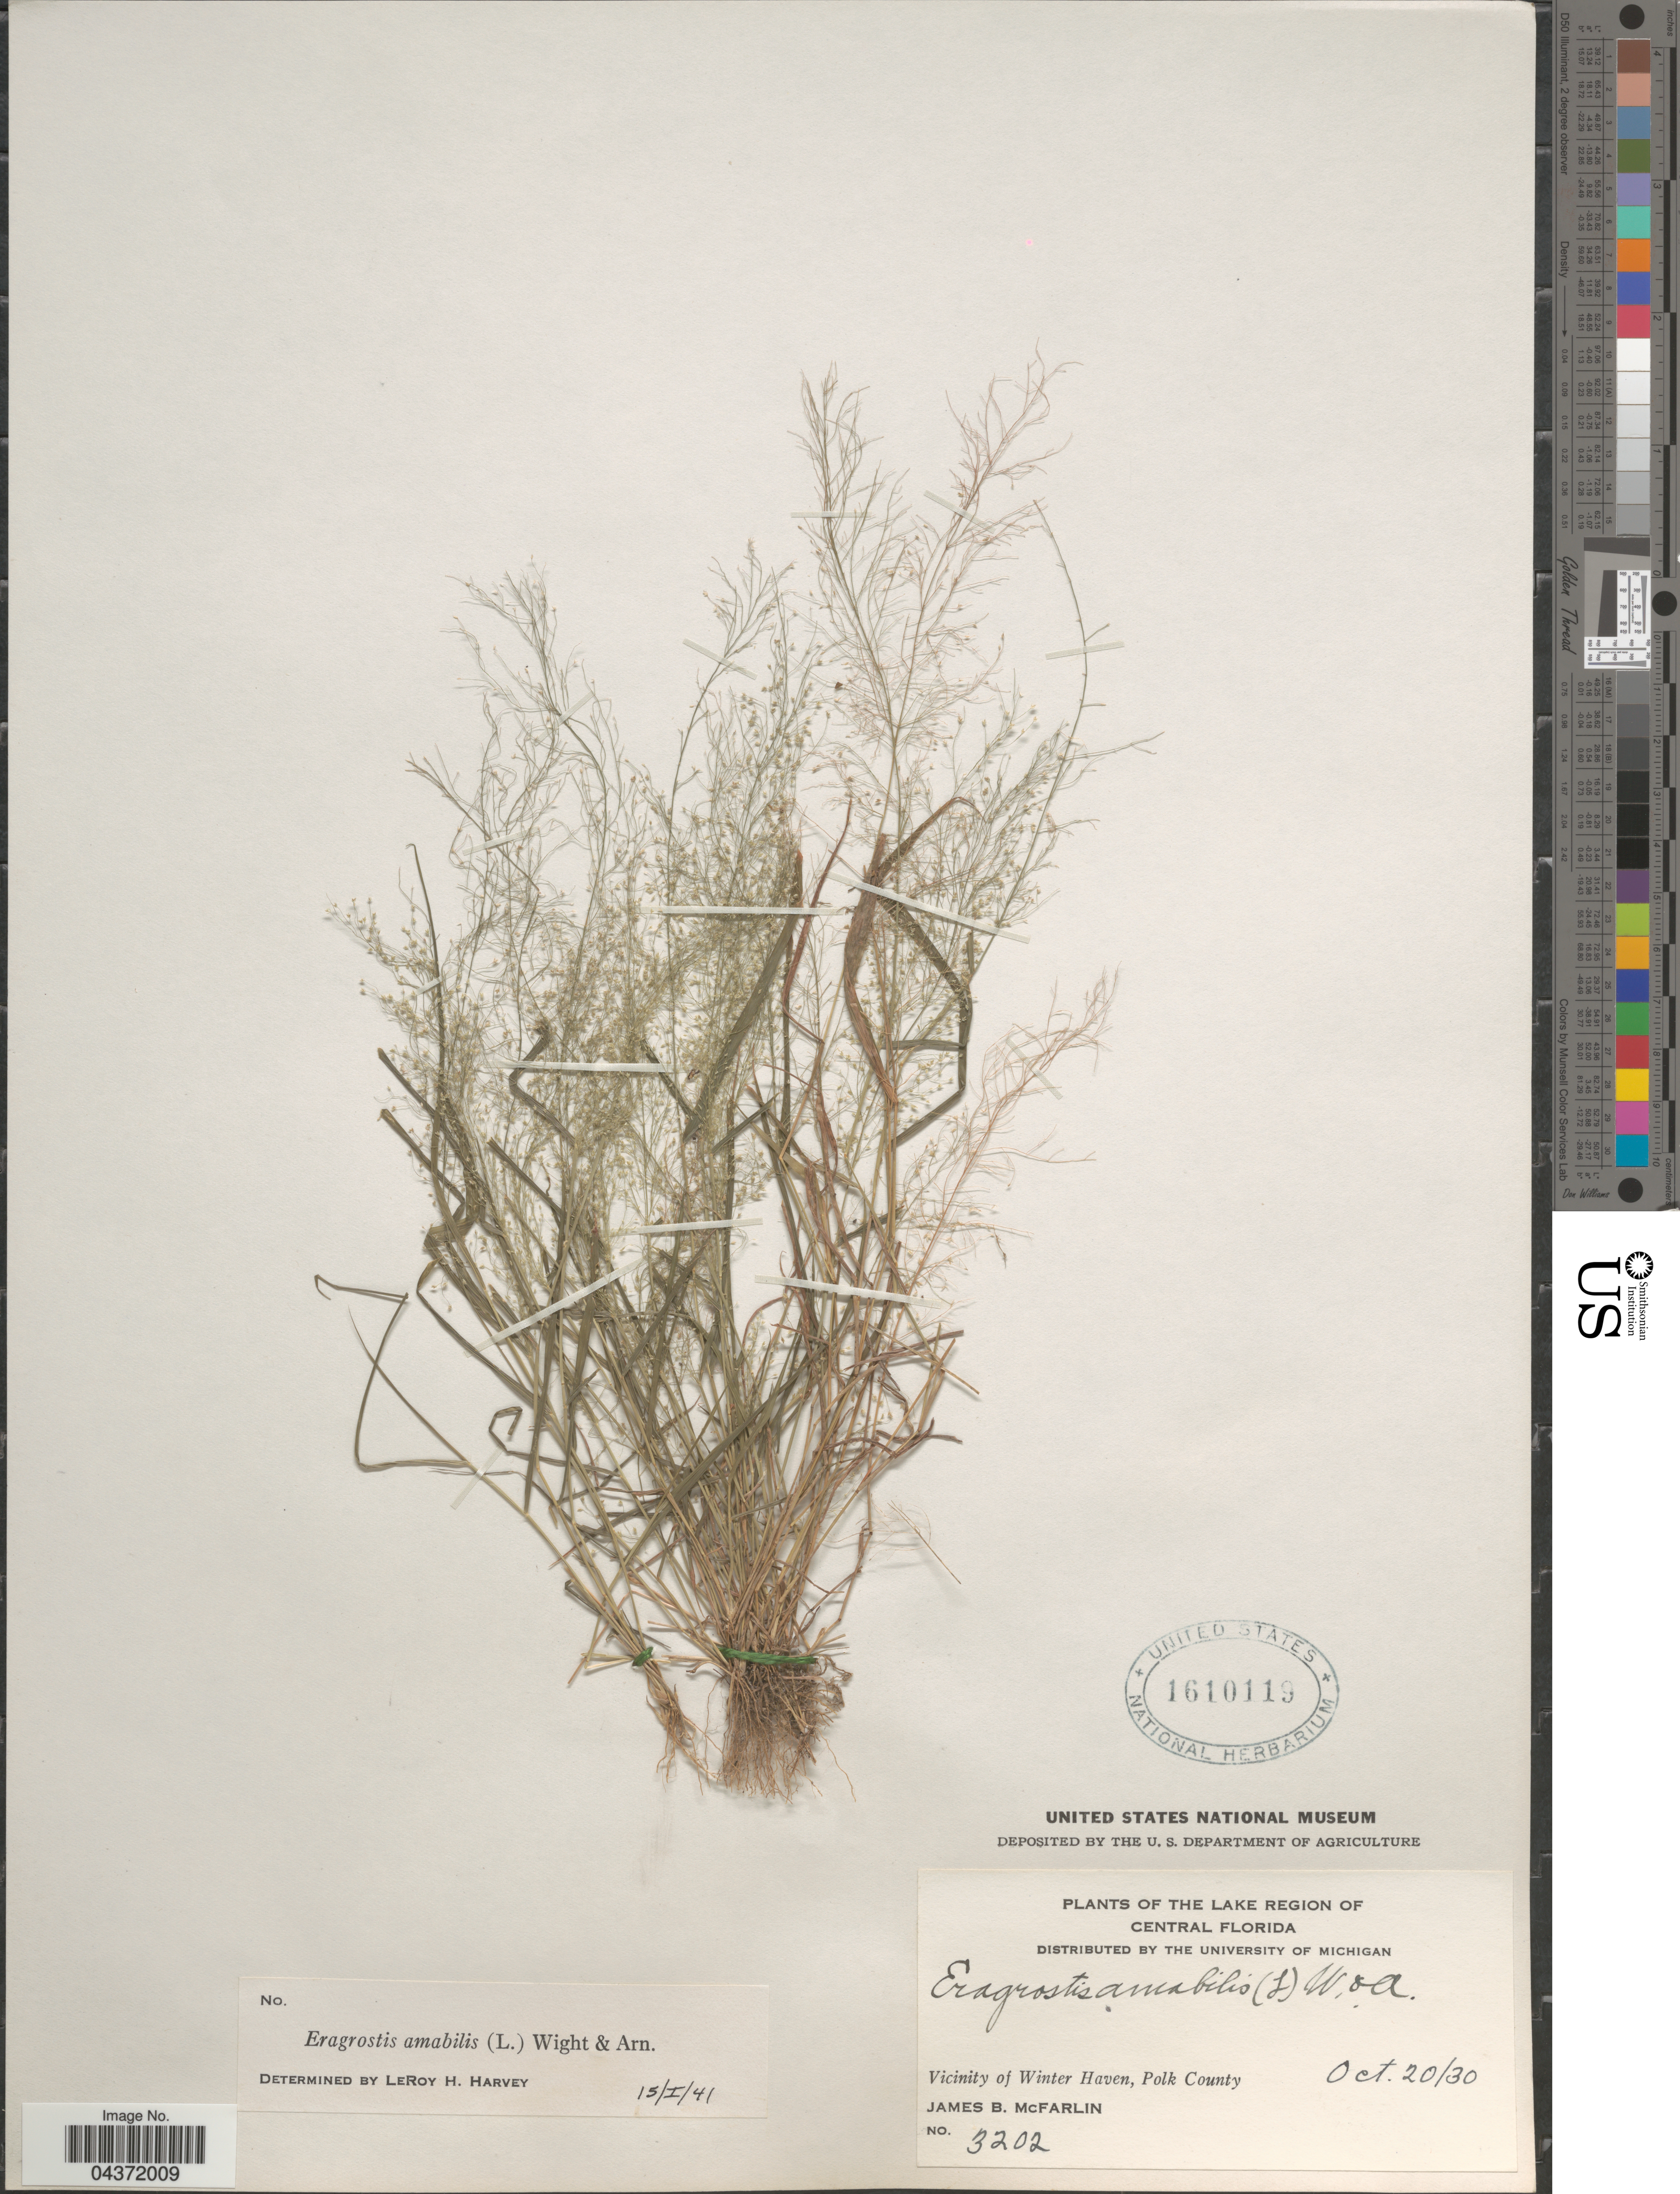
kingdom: Plantae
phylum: Tracheophyta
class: Liliopsida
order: Poales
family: Poaceae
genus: Eragrostis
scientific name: Eragrostis tenella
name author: (L.) P. Beauv. ex Roem. & Schult.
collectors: J. McFarlin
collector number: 3202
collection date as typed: Transcribed d/m/y: 20/10/30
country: United States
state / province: Florida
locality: The Lake Region of Central Florida. Vicinity of Winter Haven, Polk County.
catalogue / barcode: US 1610119